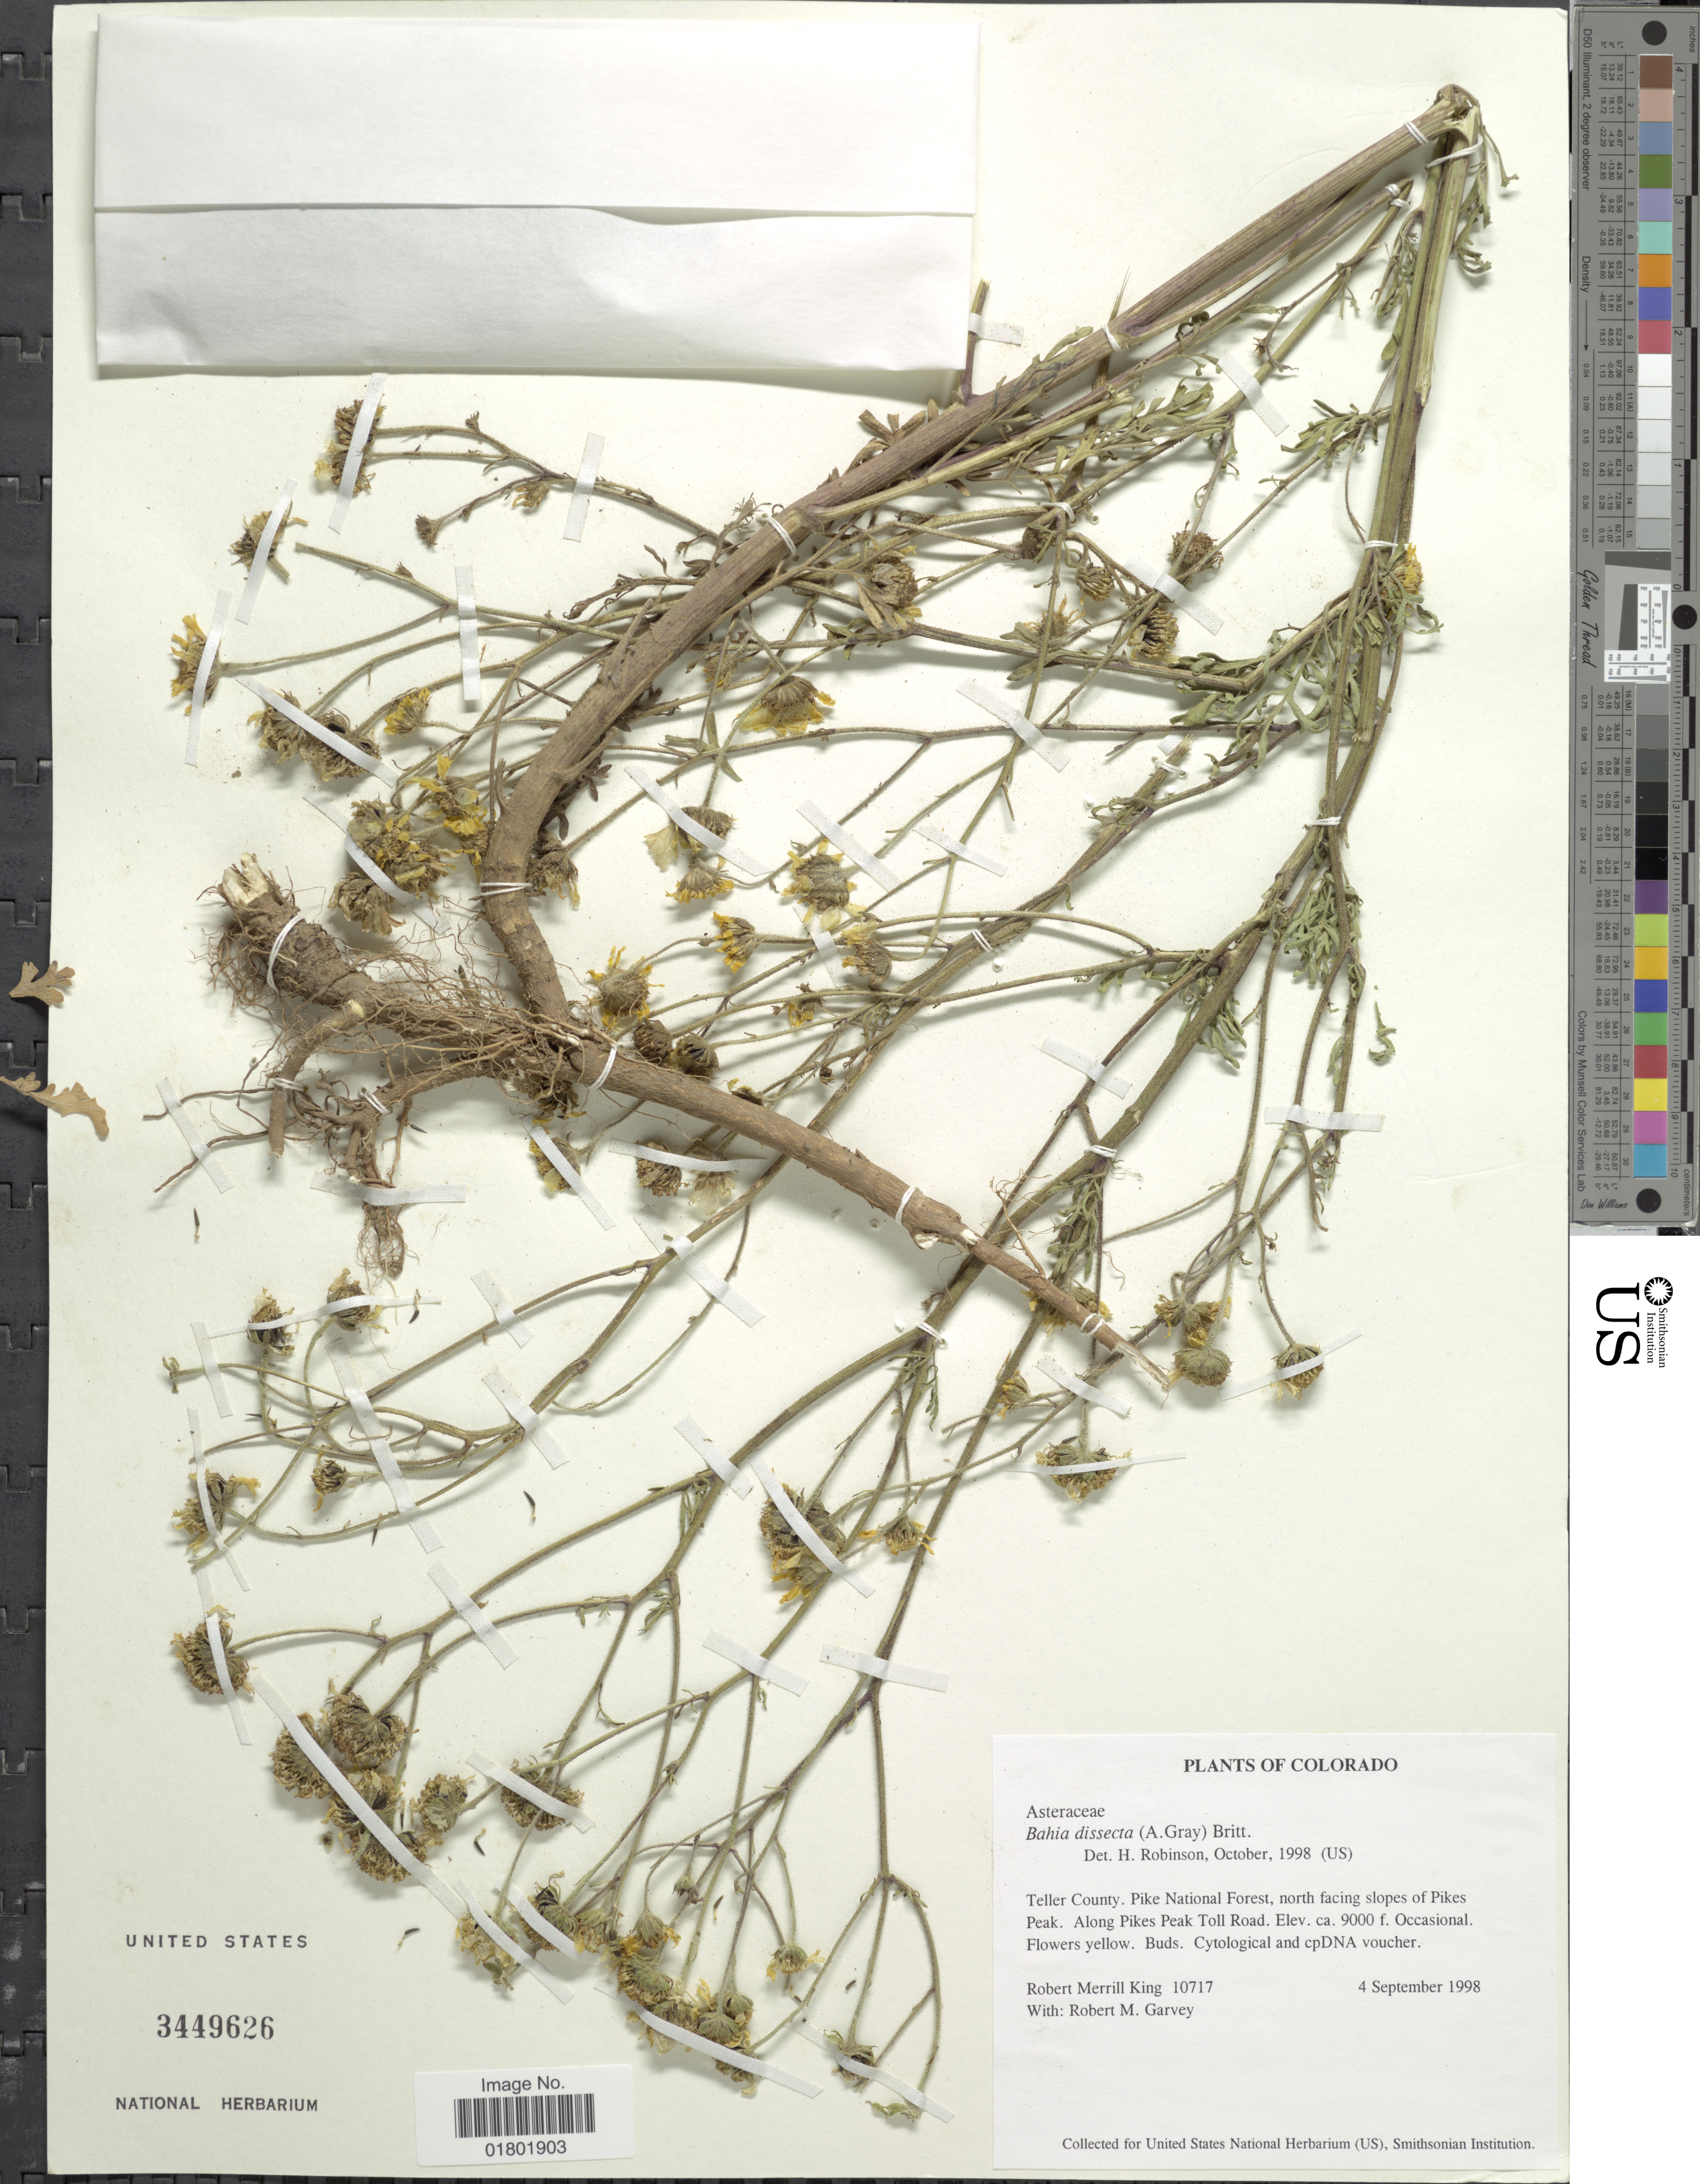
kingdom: Plantae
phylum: Tracheophyta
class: Magnoliopsida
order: Asterales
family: Asteraceae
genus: Bahia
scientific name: Bahia dissecta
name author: (A. Gray) Britton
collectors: R. M. King & R. Garvey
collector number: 10717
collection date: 1998-09-04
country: United States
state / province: Colorado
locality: Teller County, Pike National Forest, north facing slopes of Pikes Peak, along Pikes Peak Toll Road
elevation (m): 2743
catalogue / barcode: US 3449626